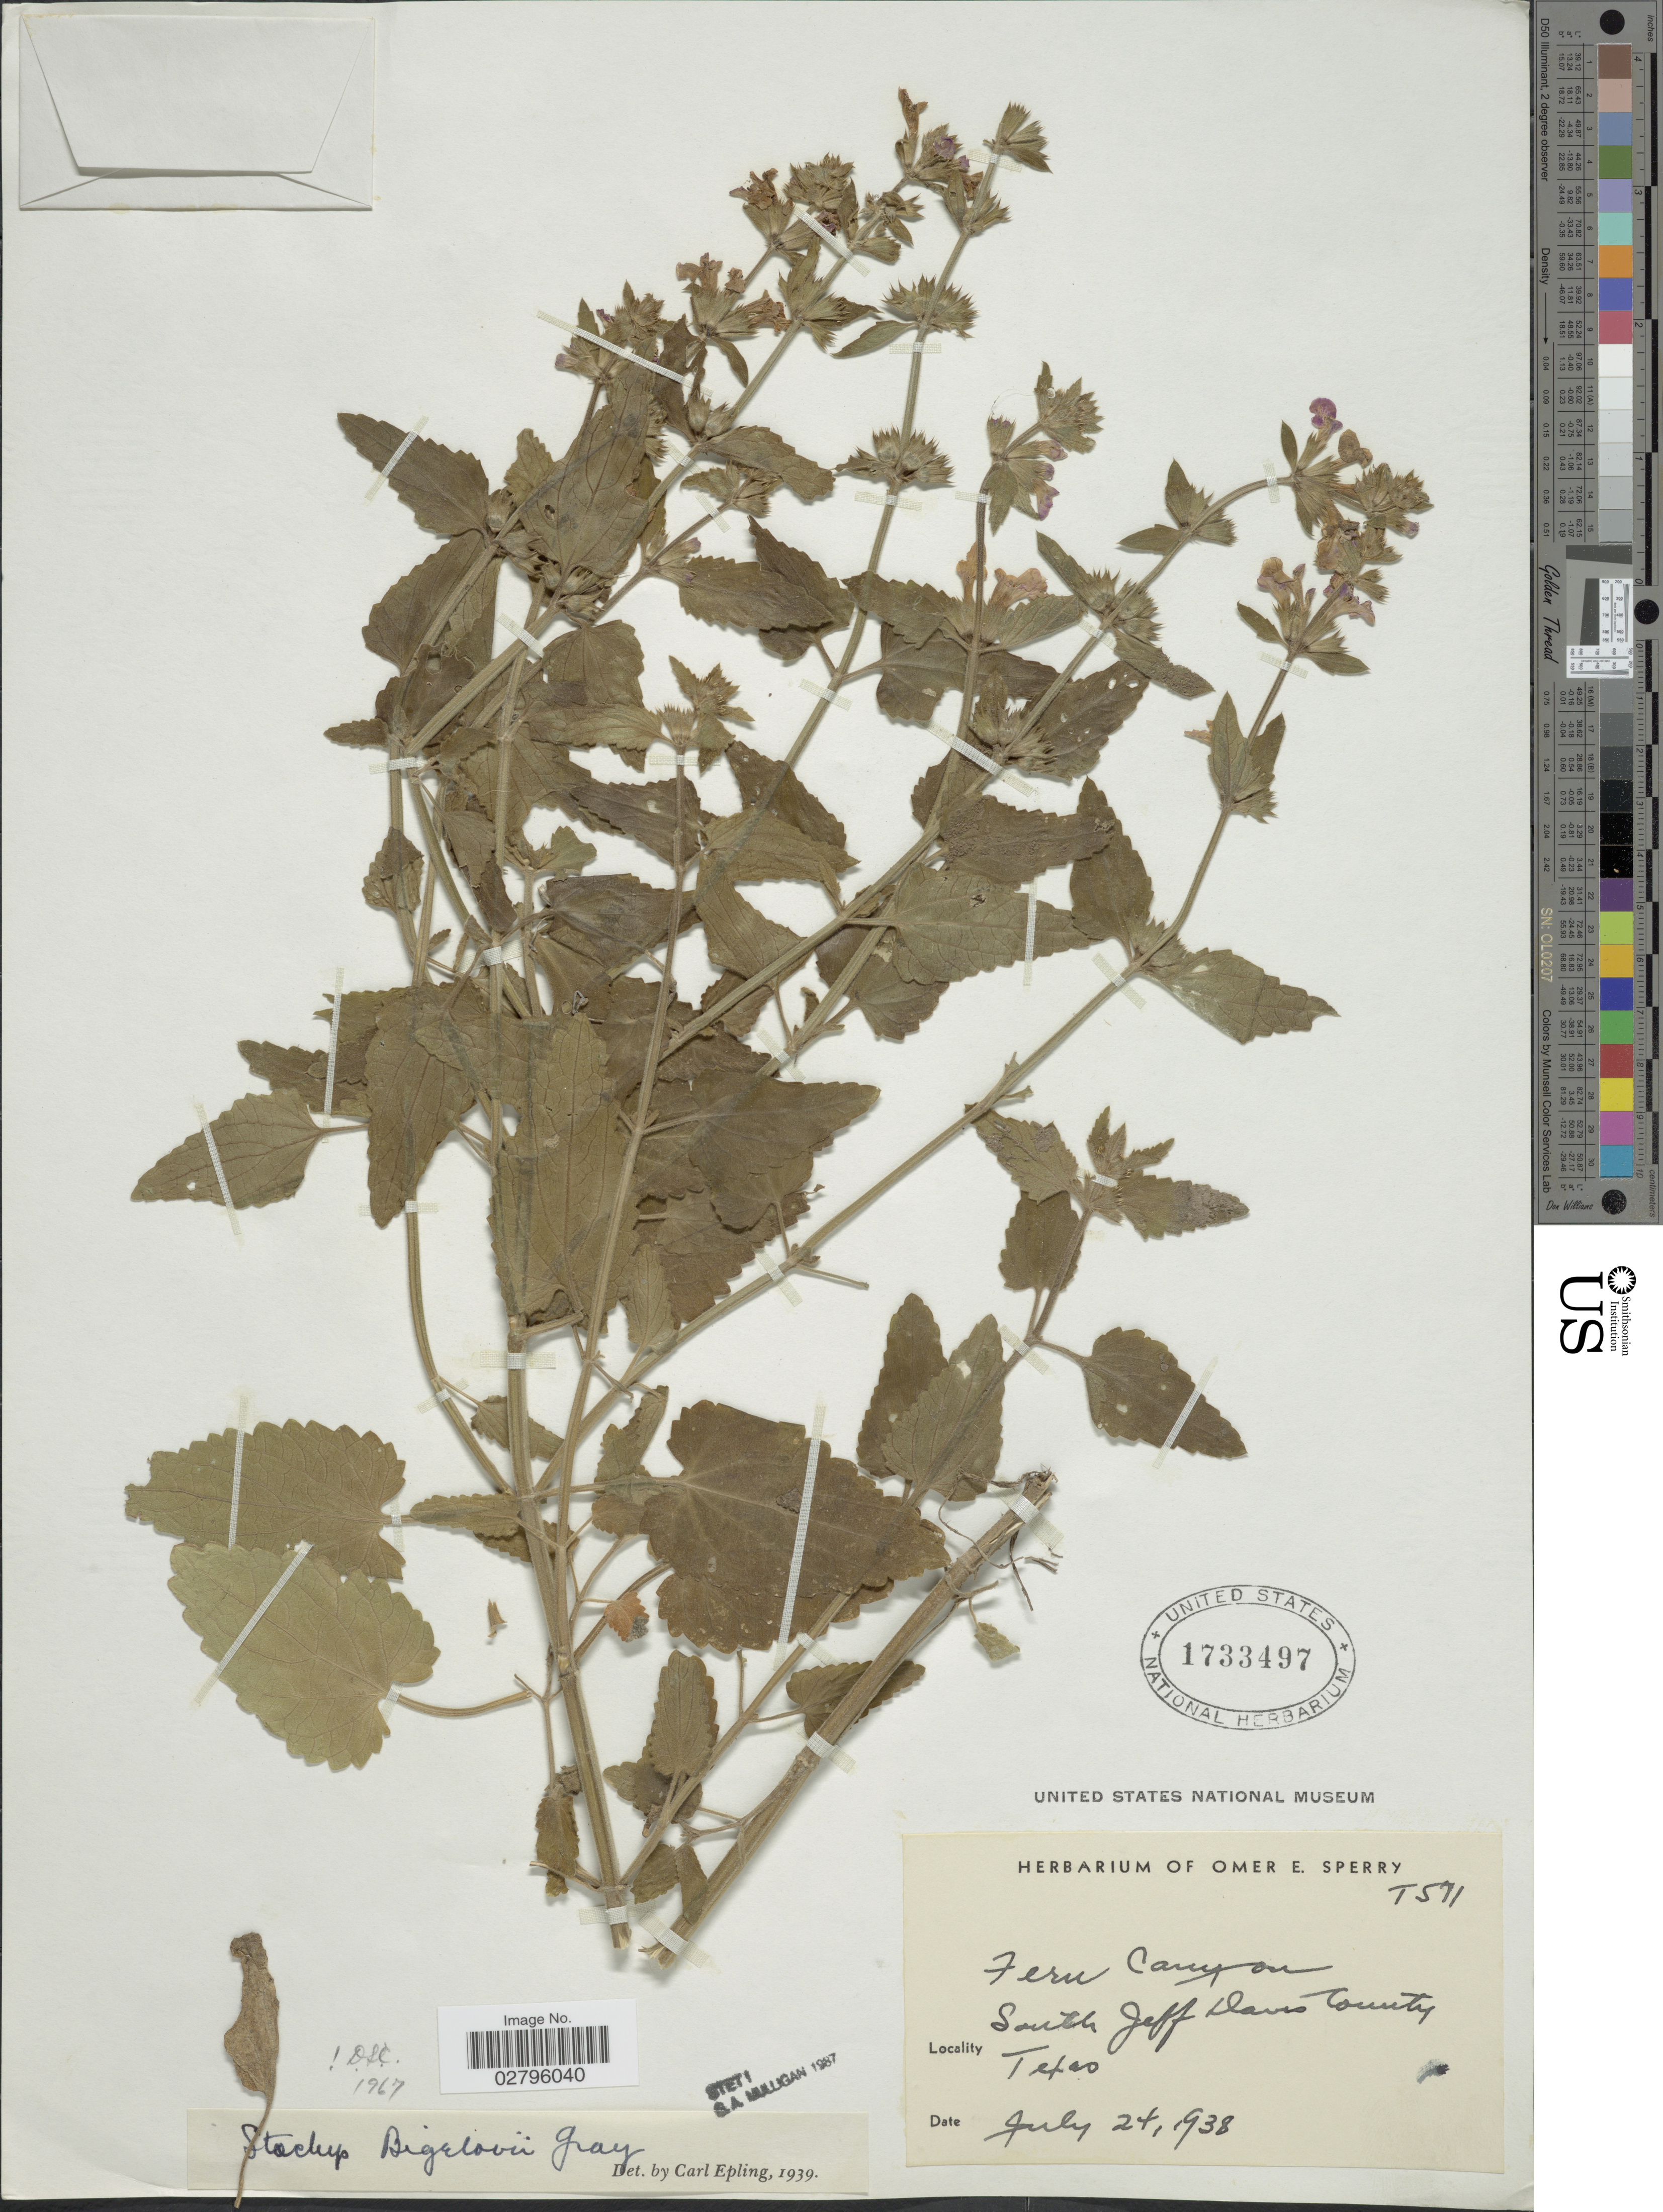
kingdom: Plantae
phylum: Tracheophyta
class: Magnoliopsida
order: Lamiales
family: Lamiaceae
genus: Stachys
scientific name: Stachys bigelovii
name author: A. Gray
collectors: ex. herb. Omer E. Sperry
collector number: T571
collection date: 1938-07-24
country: United States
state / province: Texas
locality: Fern Canyon, South Jeff Davis County.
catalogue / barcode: US 1733497